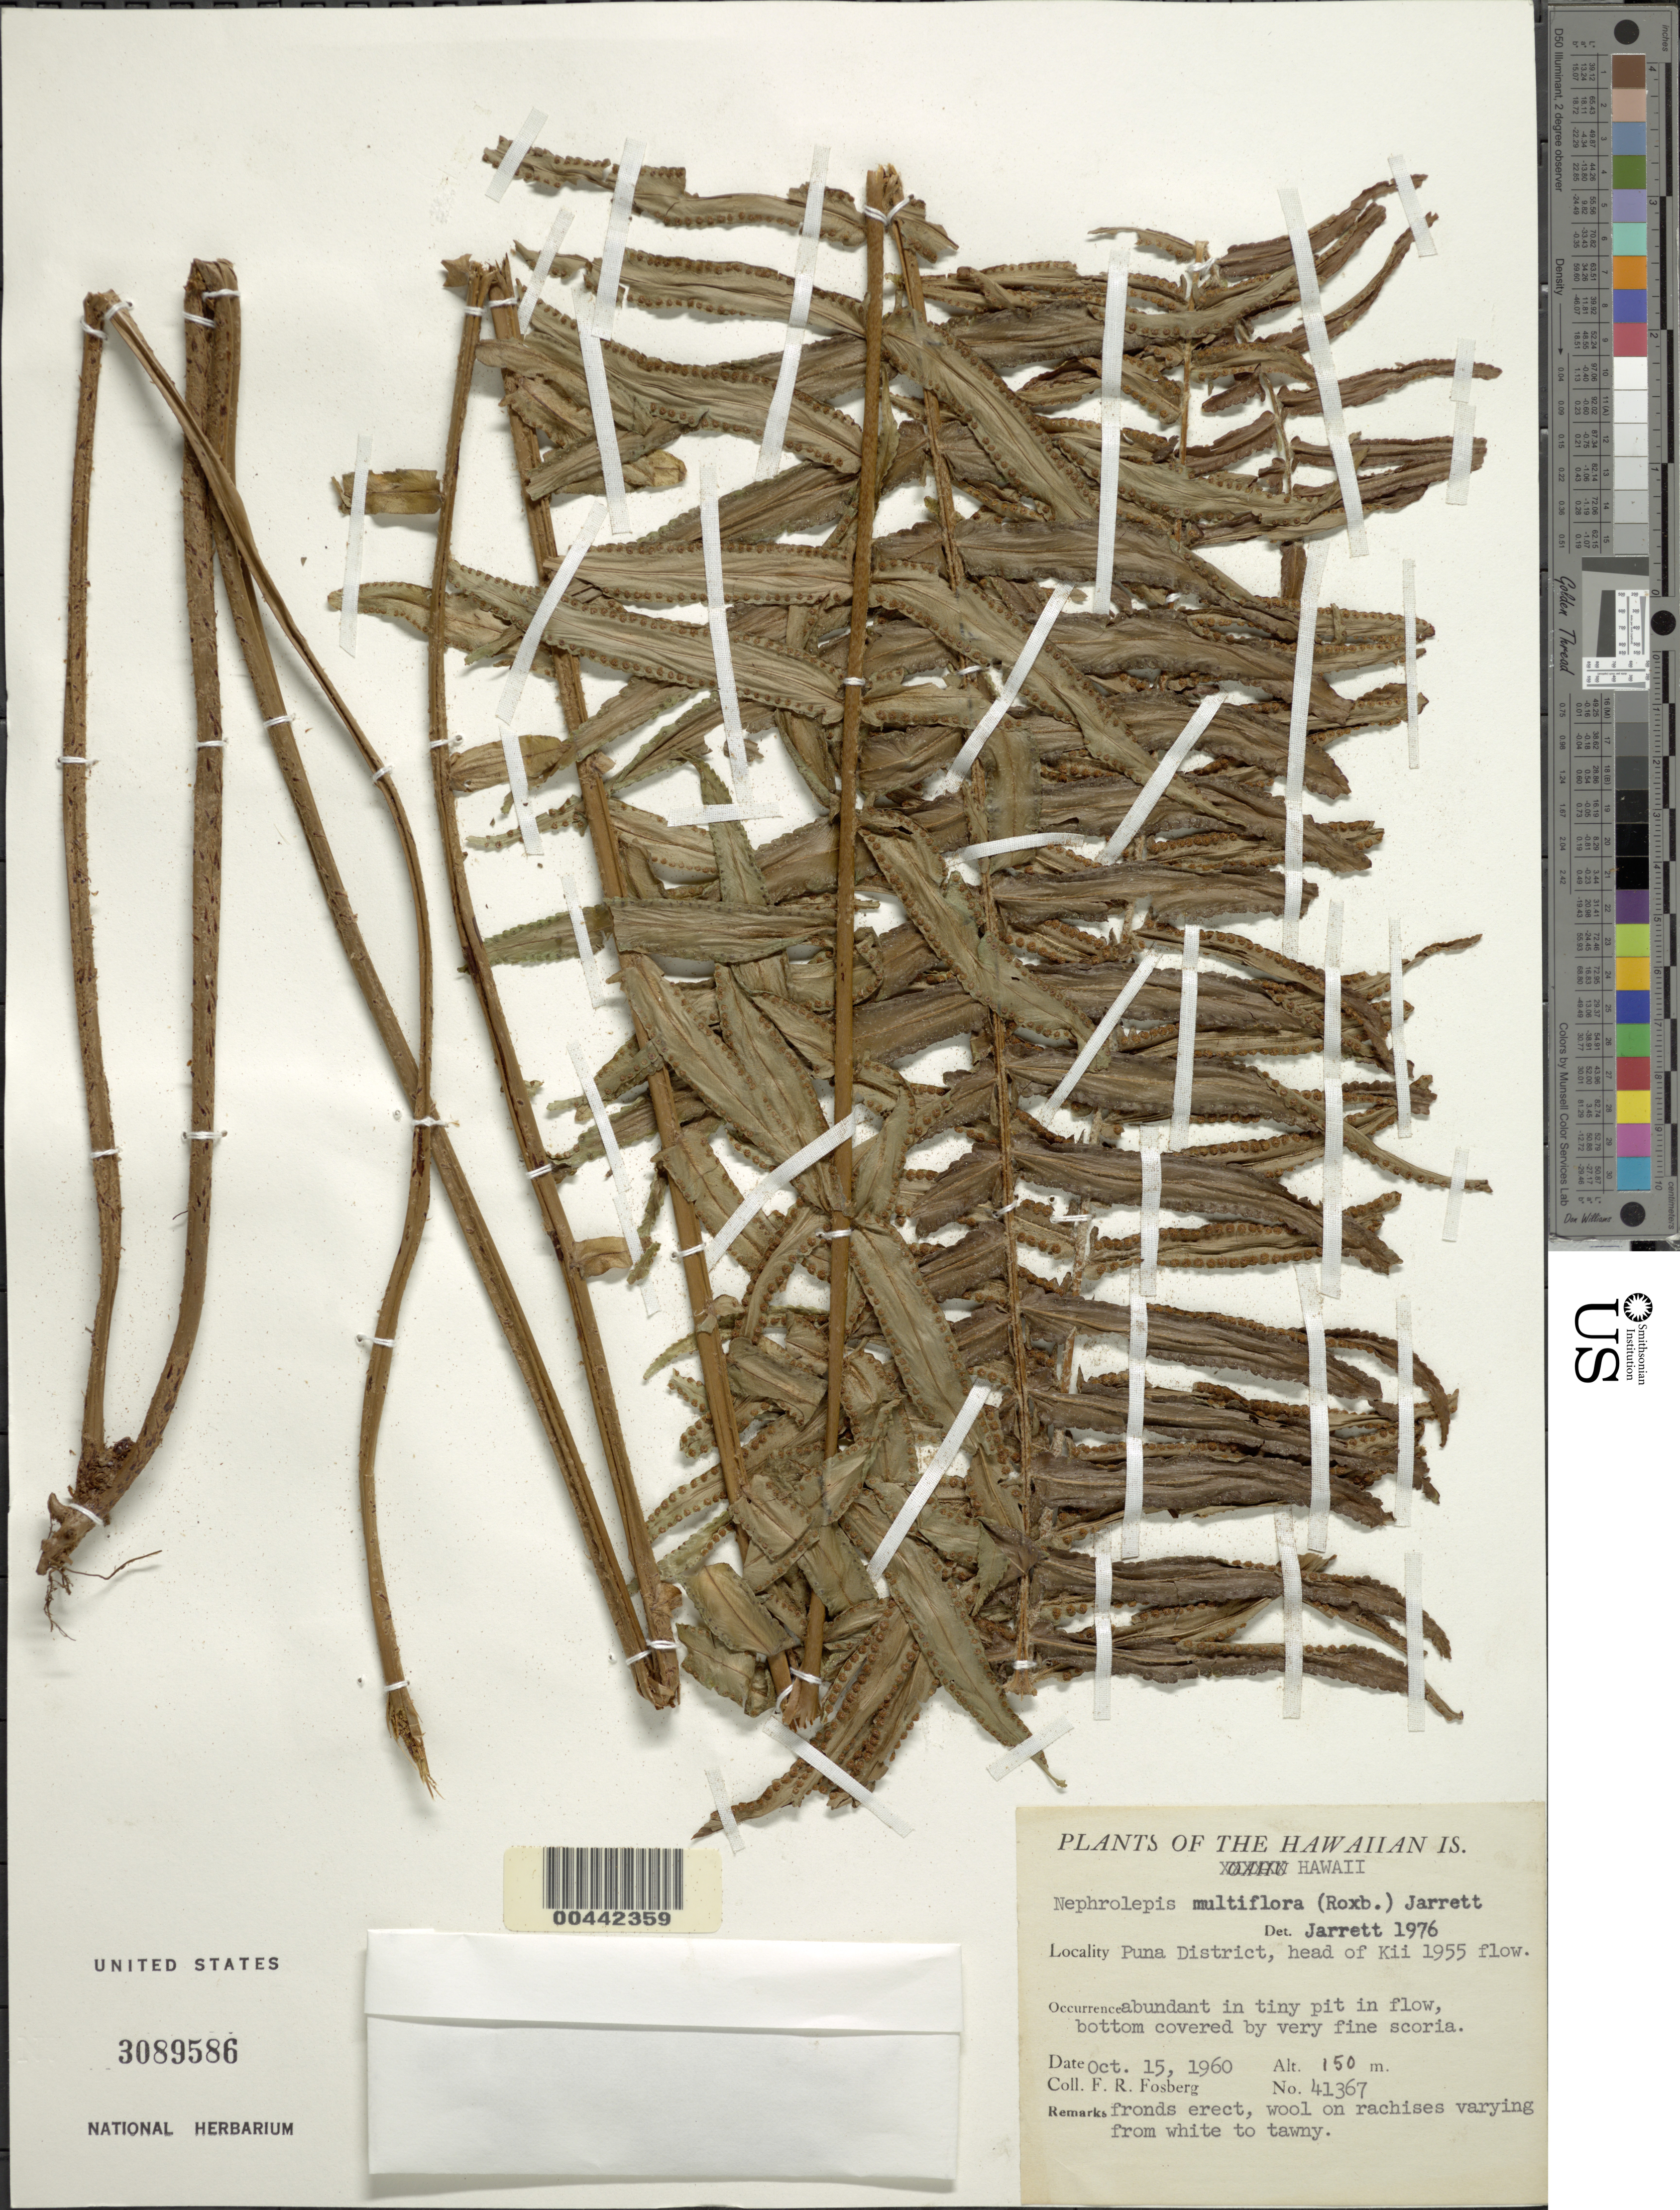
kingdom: Plantae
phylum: Tracheophyta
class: Polypodiopsida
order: Polypodiales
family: Nephrolepidaceae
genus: Nephrolepis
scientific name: Nephrolepis multiflora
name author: (Roxb.) F.M. Jarrett ex C.V. Morton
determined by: Jarrett, Frances M.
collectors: F. R. Fosberg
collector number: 41367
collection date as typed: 15 Oct 1960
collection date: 1960-10-15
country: United States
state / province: Hawaii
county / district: Hawaii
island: Hawaii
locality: Puna Dist., hd of Kii 1955 flow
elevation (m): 150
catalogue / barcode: US 3089586